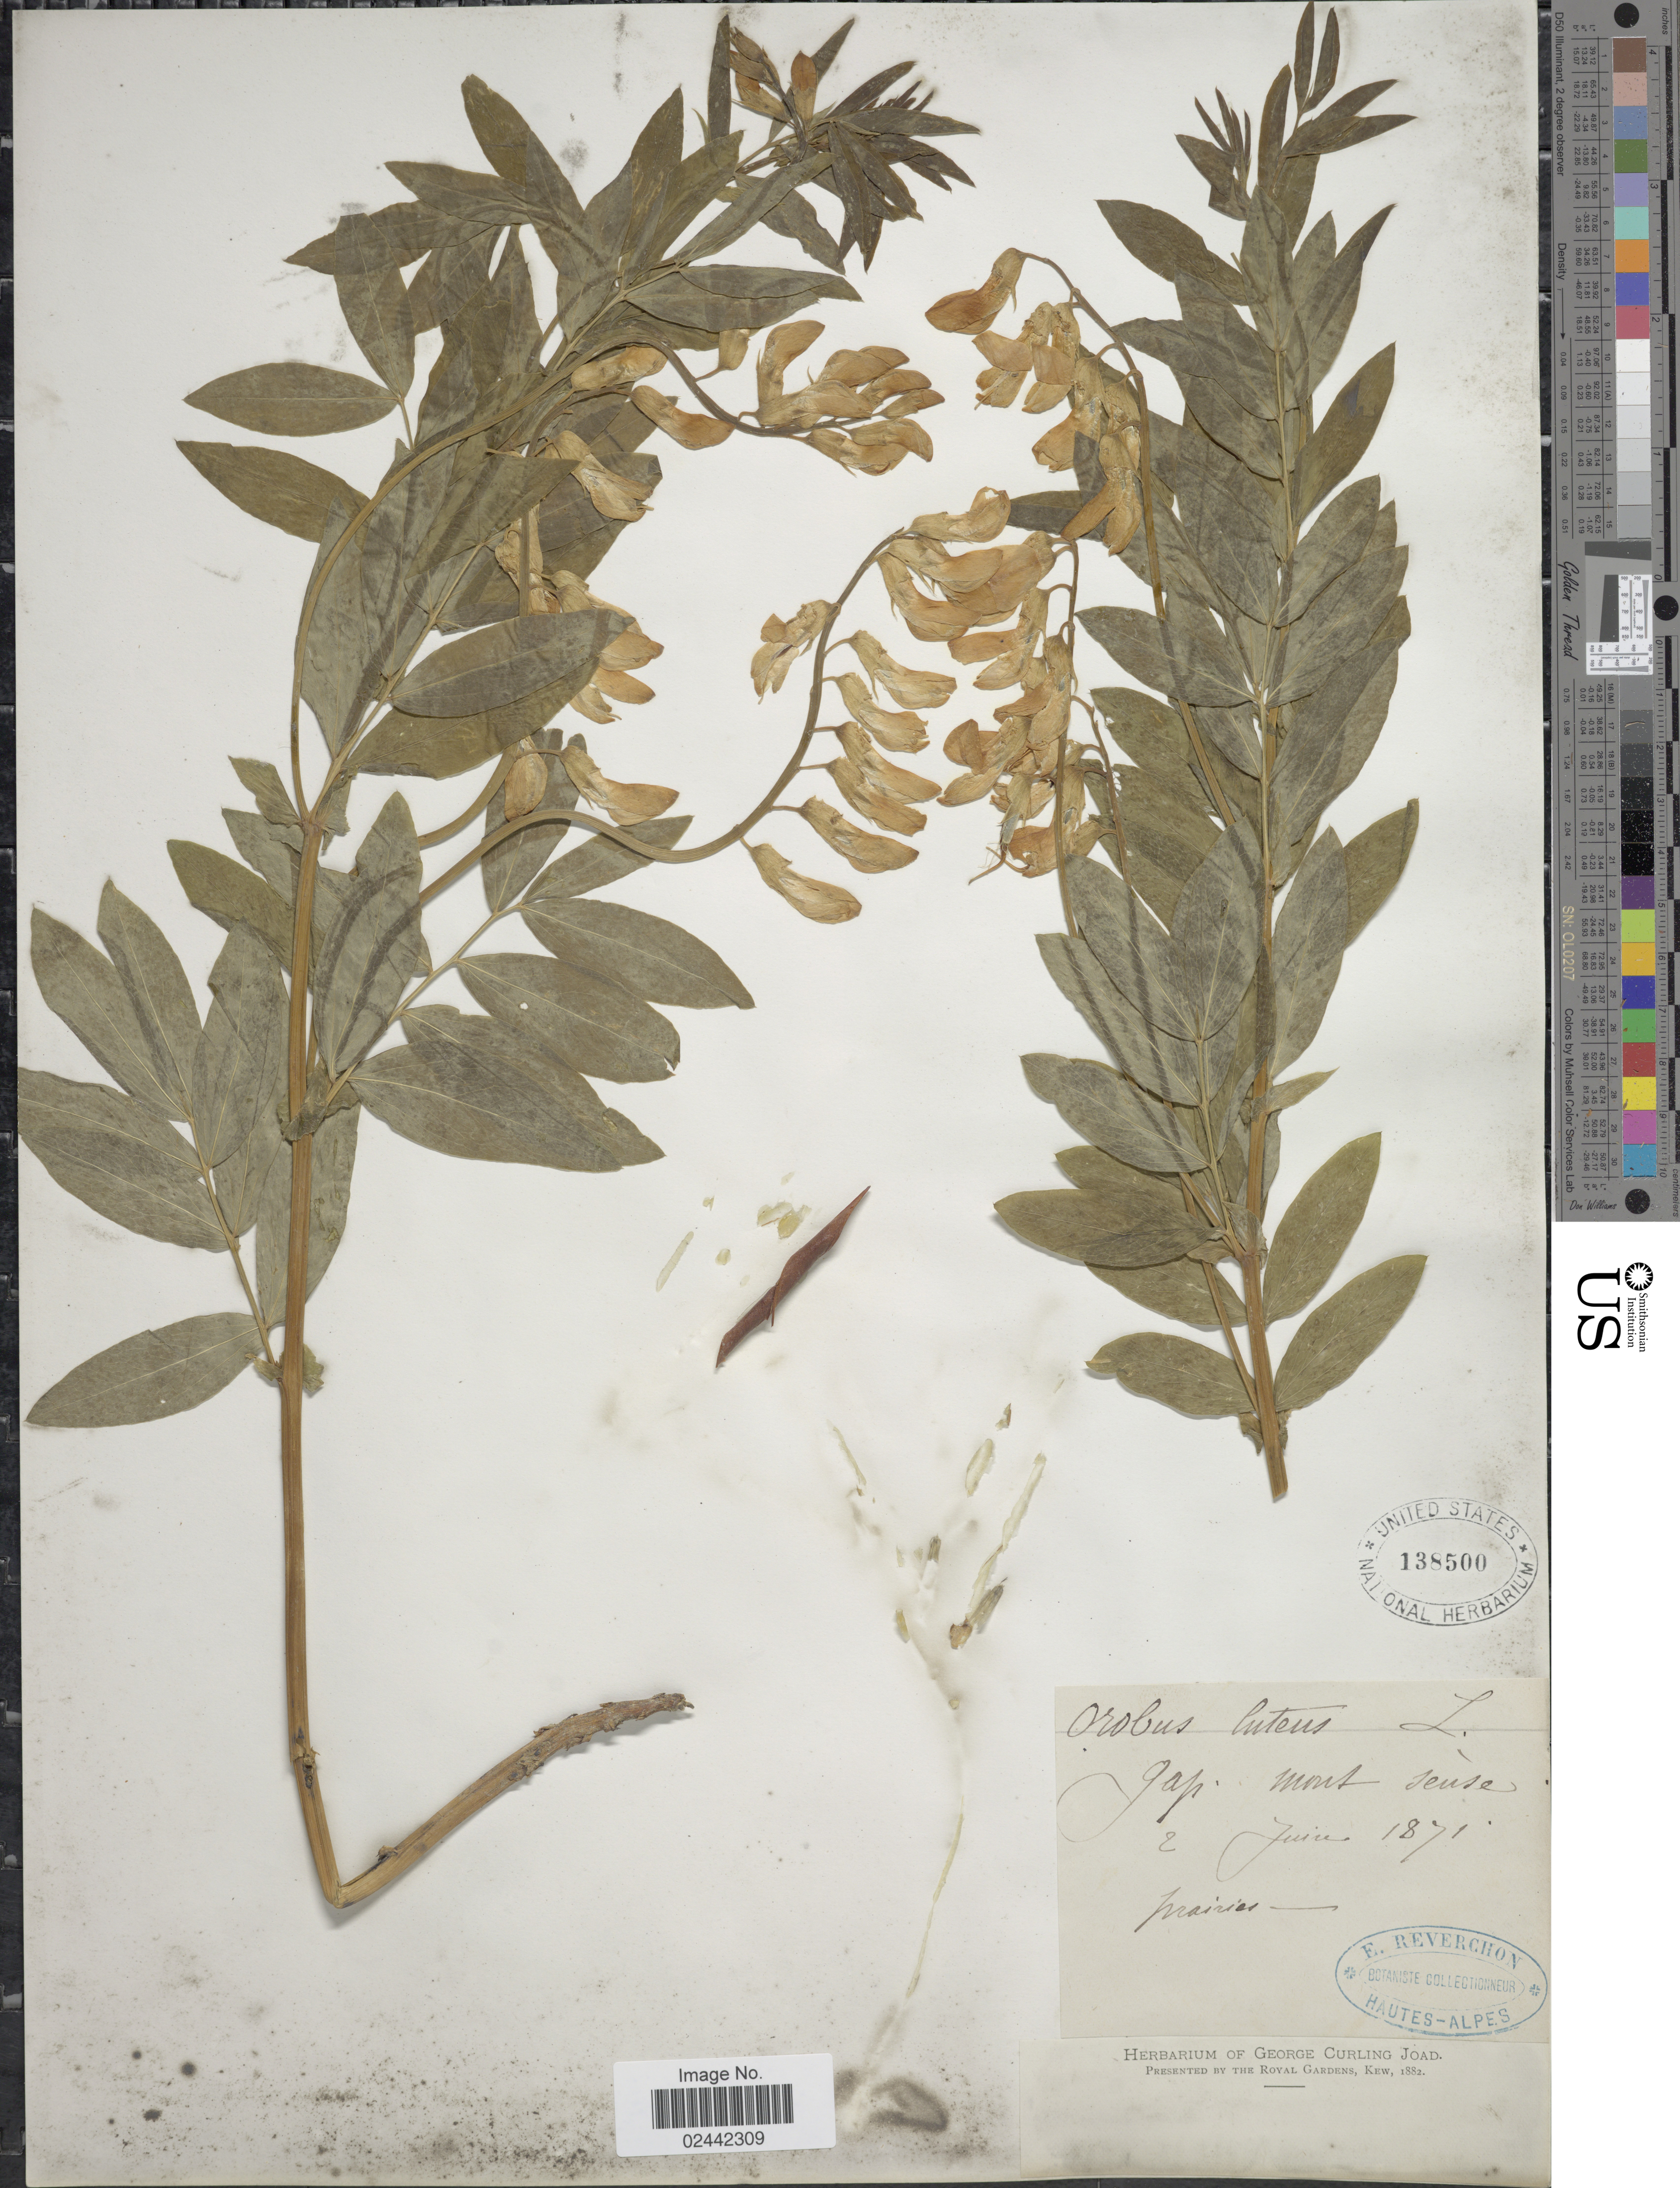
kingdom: Plantae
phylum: Tracheophyta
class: Magnoliopsida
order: Fabales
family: Fabaceae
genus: Lathyrus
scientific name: Lathyrus gmelinii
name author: Fritsch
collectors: E. Reverchon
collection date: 1871-06-02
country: France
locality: Gap. Mont seuse.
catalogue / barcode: US 138500